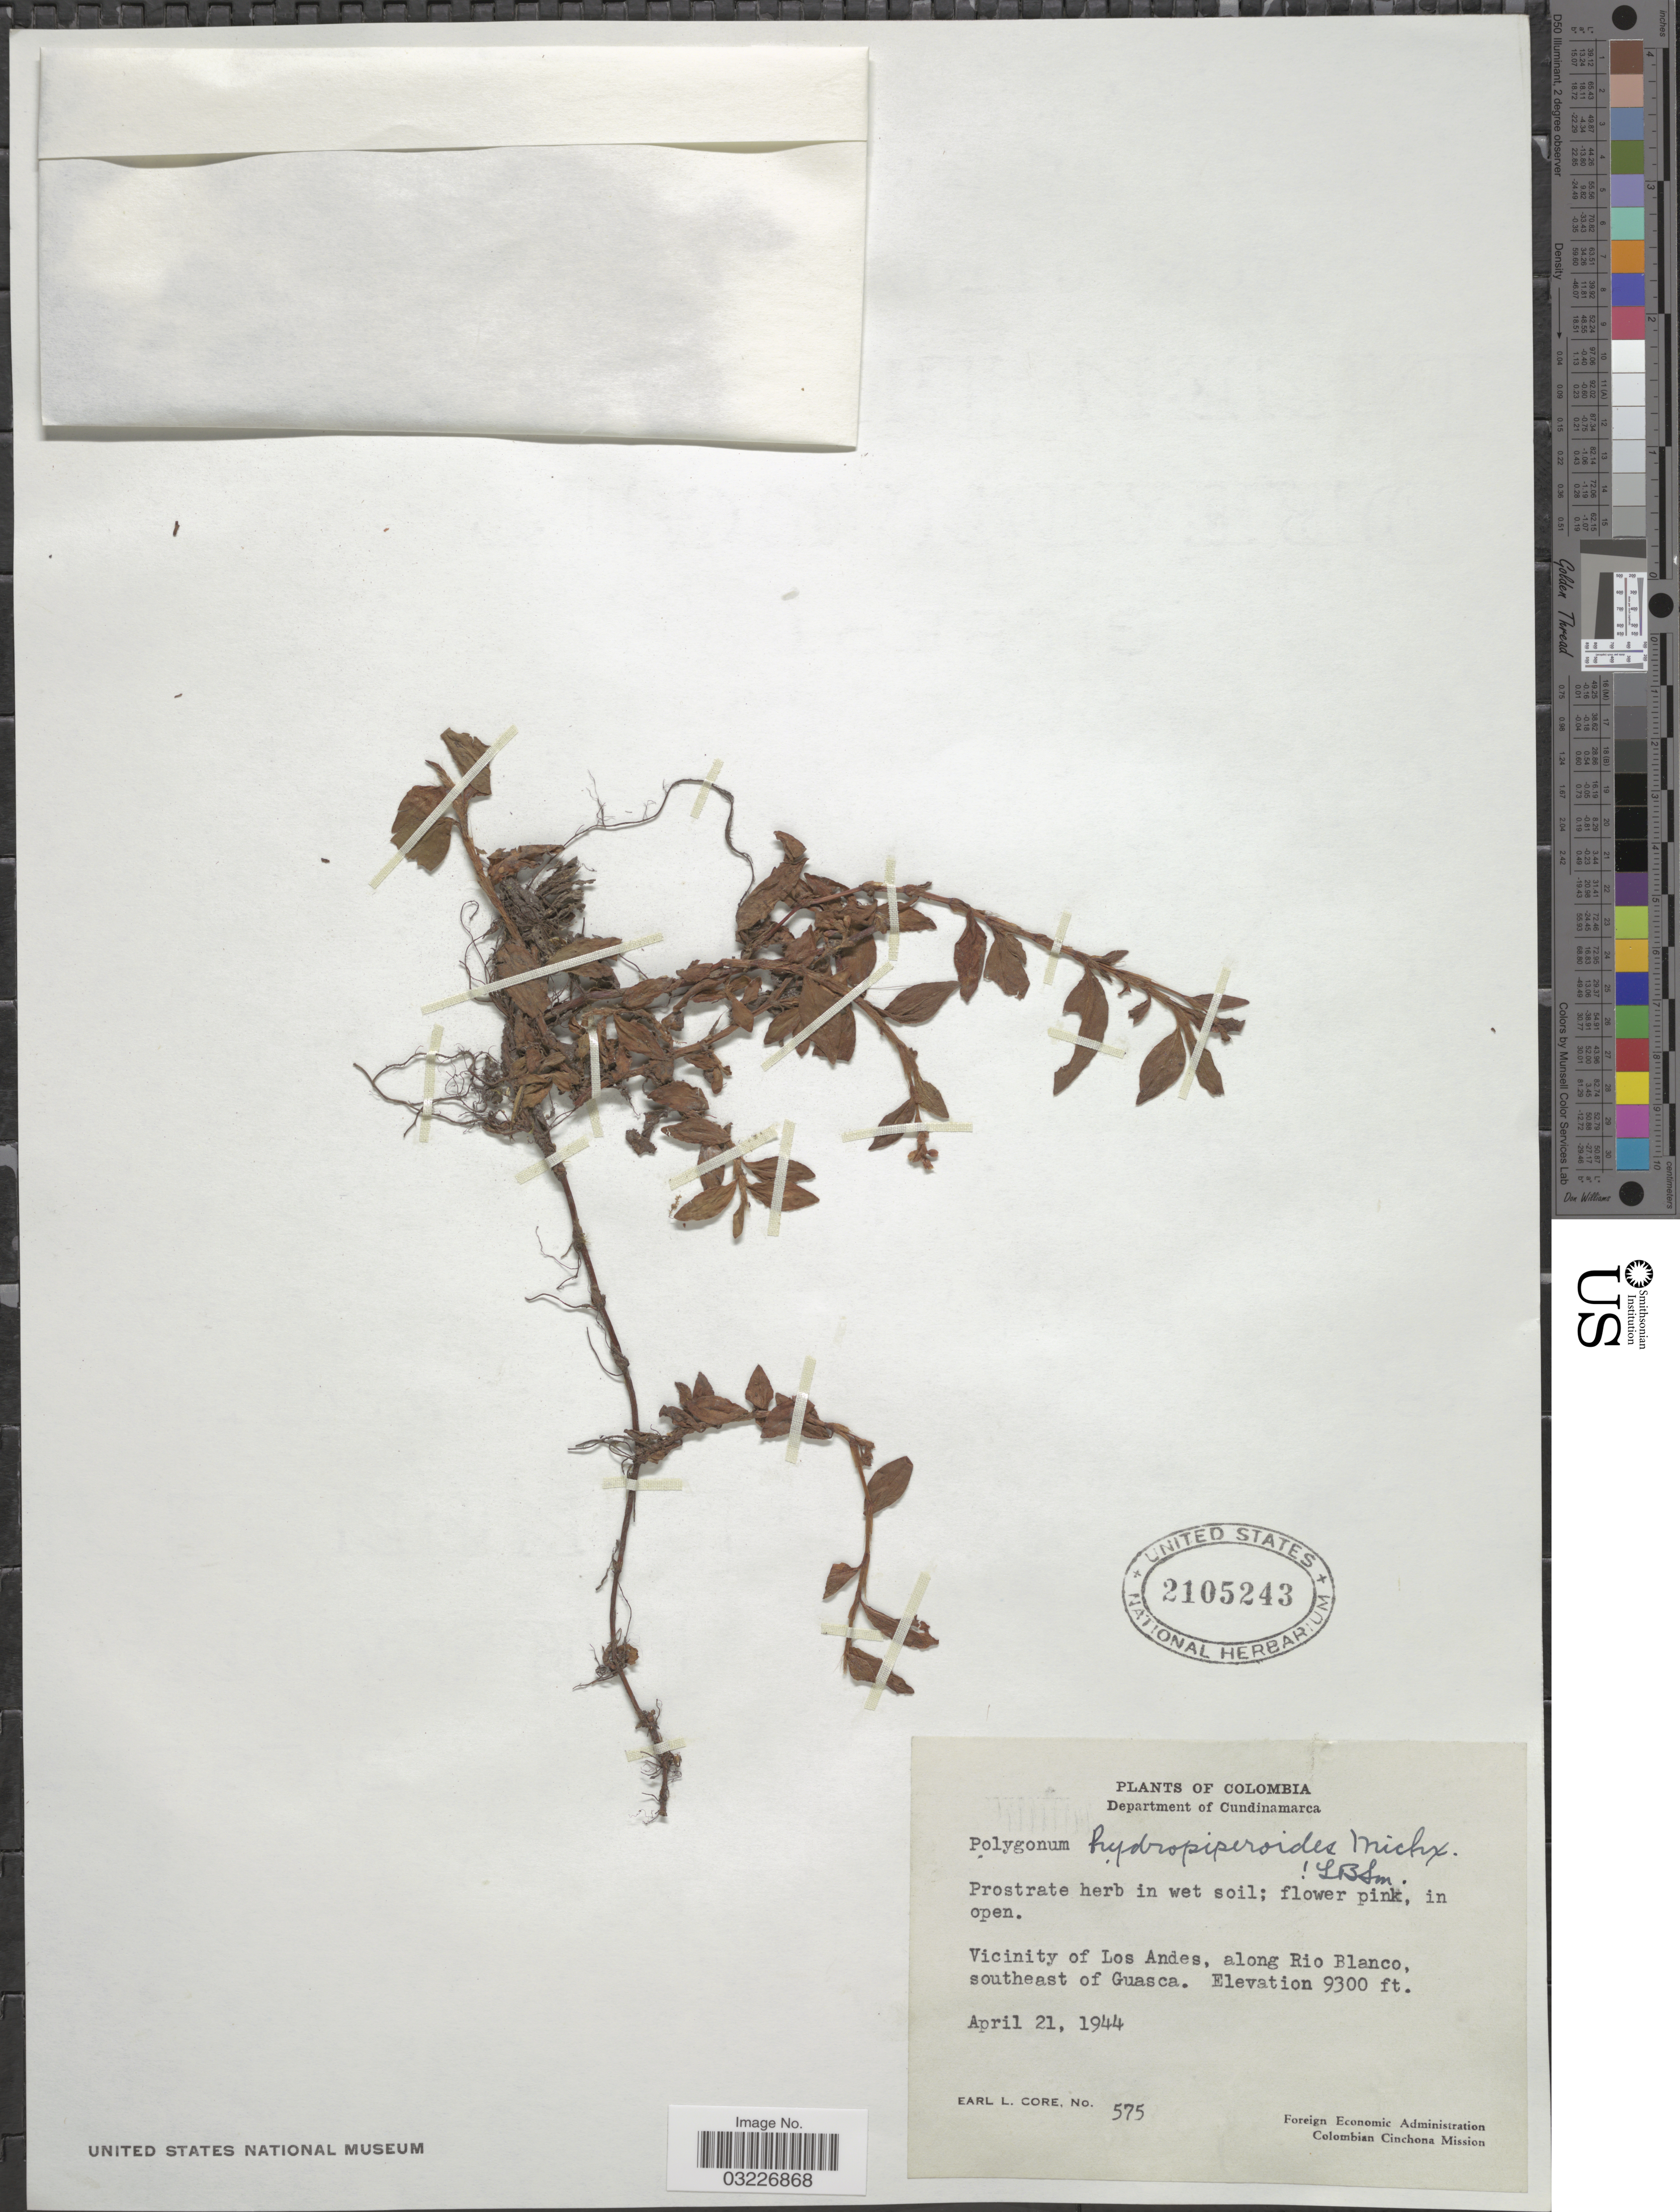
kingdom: Plantae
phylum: Tracheophyta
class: Magnoliopsida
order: Caryophyllales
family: Polygonaceae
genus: Polygonum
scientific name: Polygonum hydropiperoides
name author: Michx.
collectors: E. L. Core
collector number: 575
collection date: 1944-04-21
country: Colombia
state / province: Cundinamarca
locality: Department of Cundinamarca, Vicinity of Las Andes, along Rio Blanco, southeast of Guasca.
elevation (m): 2835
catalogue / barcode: US 2105243